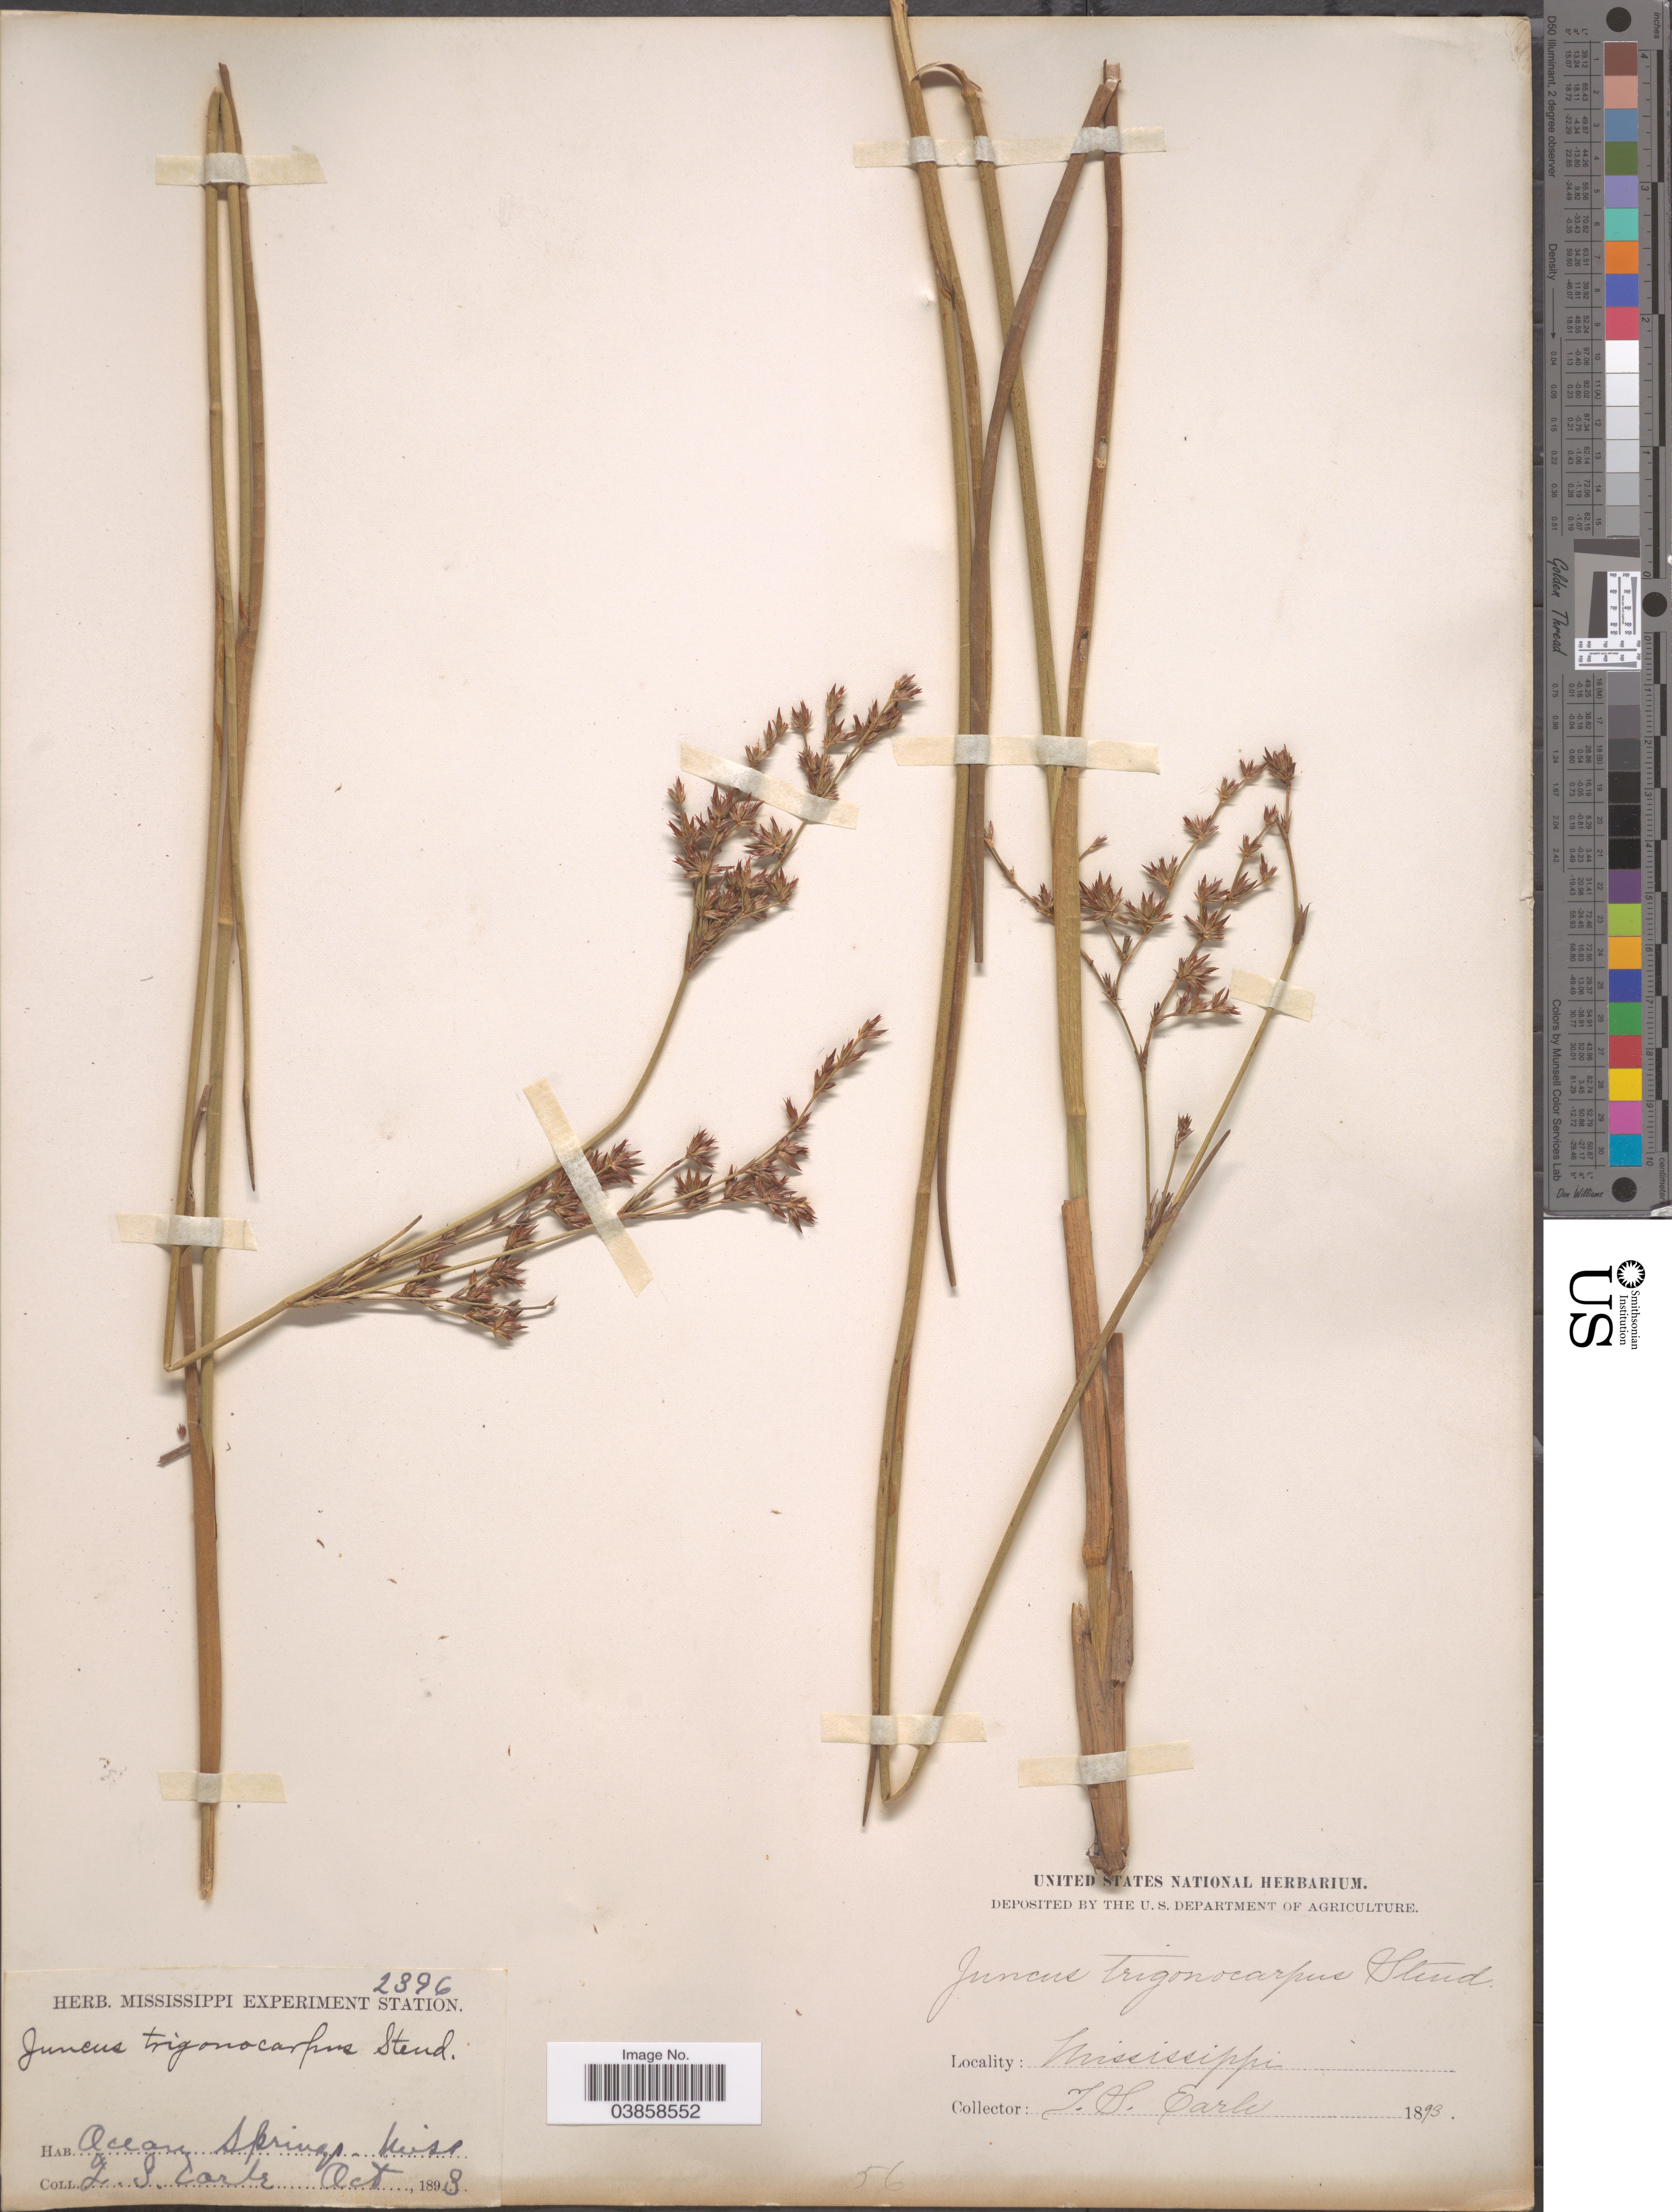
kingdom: Plantae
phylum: Tracheophyta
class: Liliopsida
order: Poales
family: Juncaceae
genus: Juncus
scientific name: Juncus trigonocarpus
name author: Steud.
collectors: F. S. Earle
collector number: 2396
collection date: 1893-10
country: United States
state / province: Mississippi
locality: Ocean Springs.